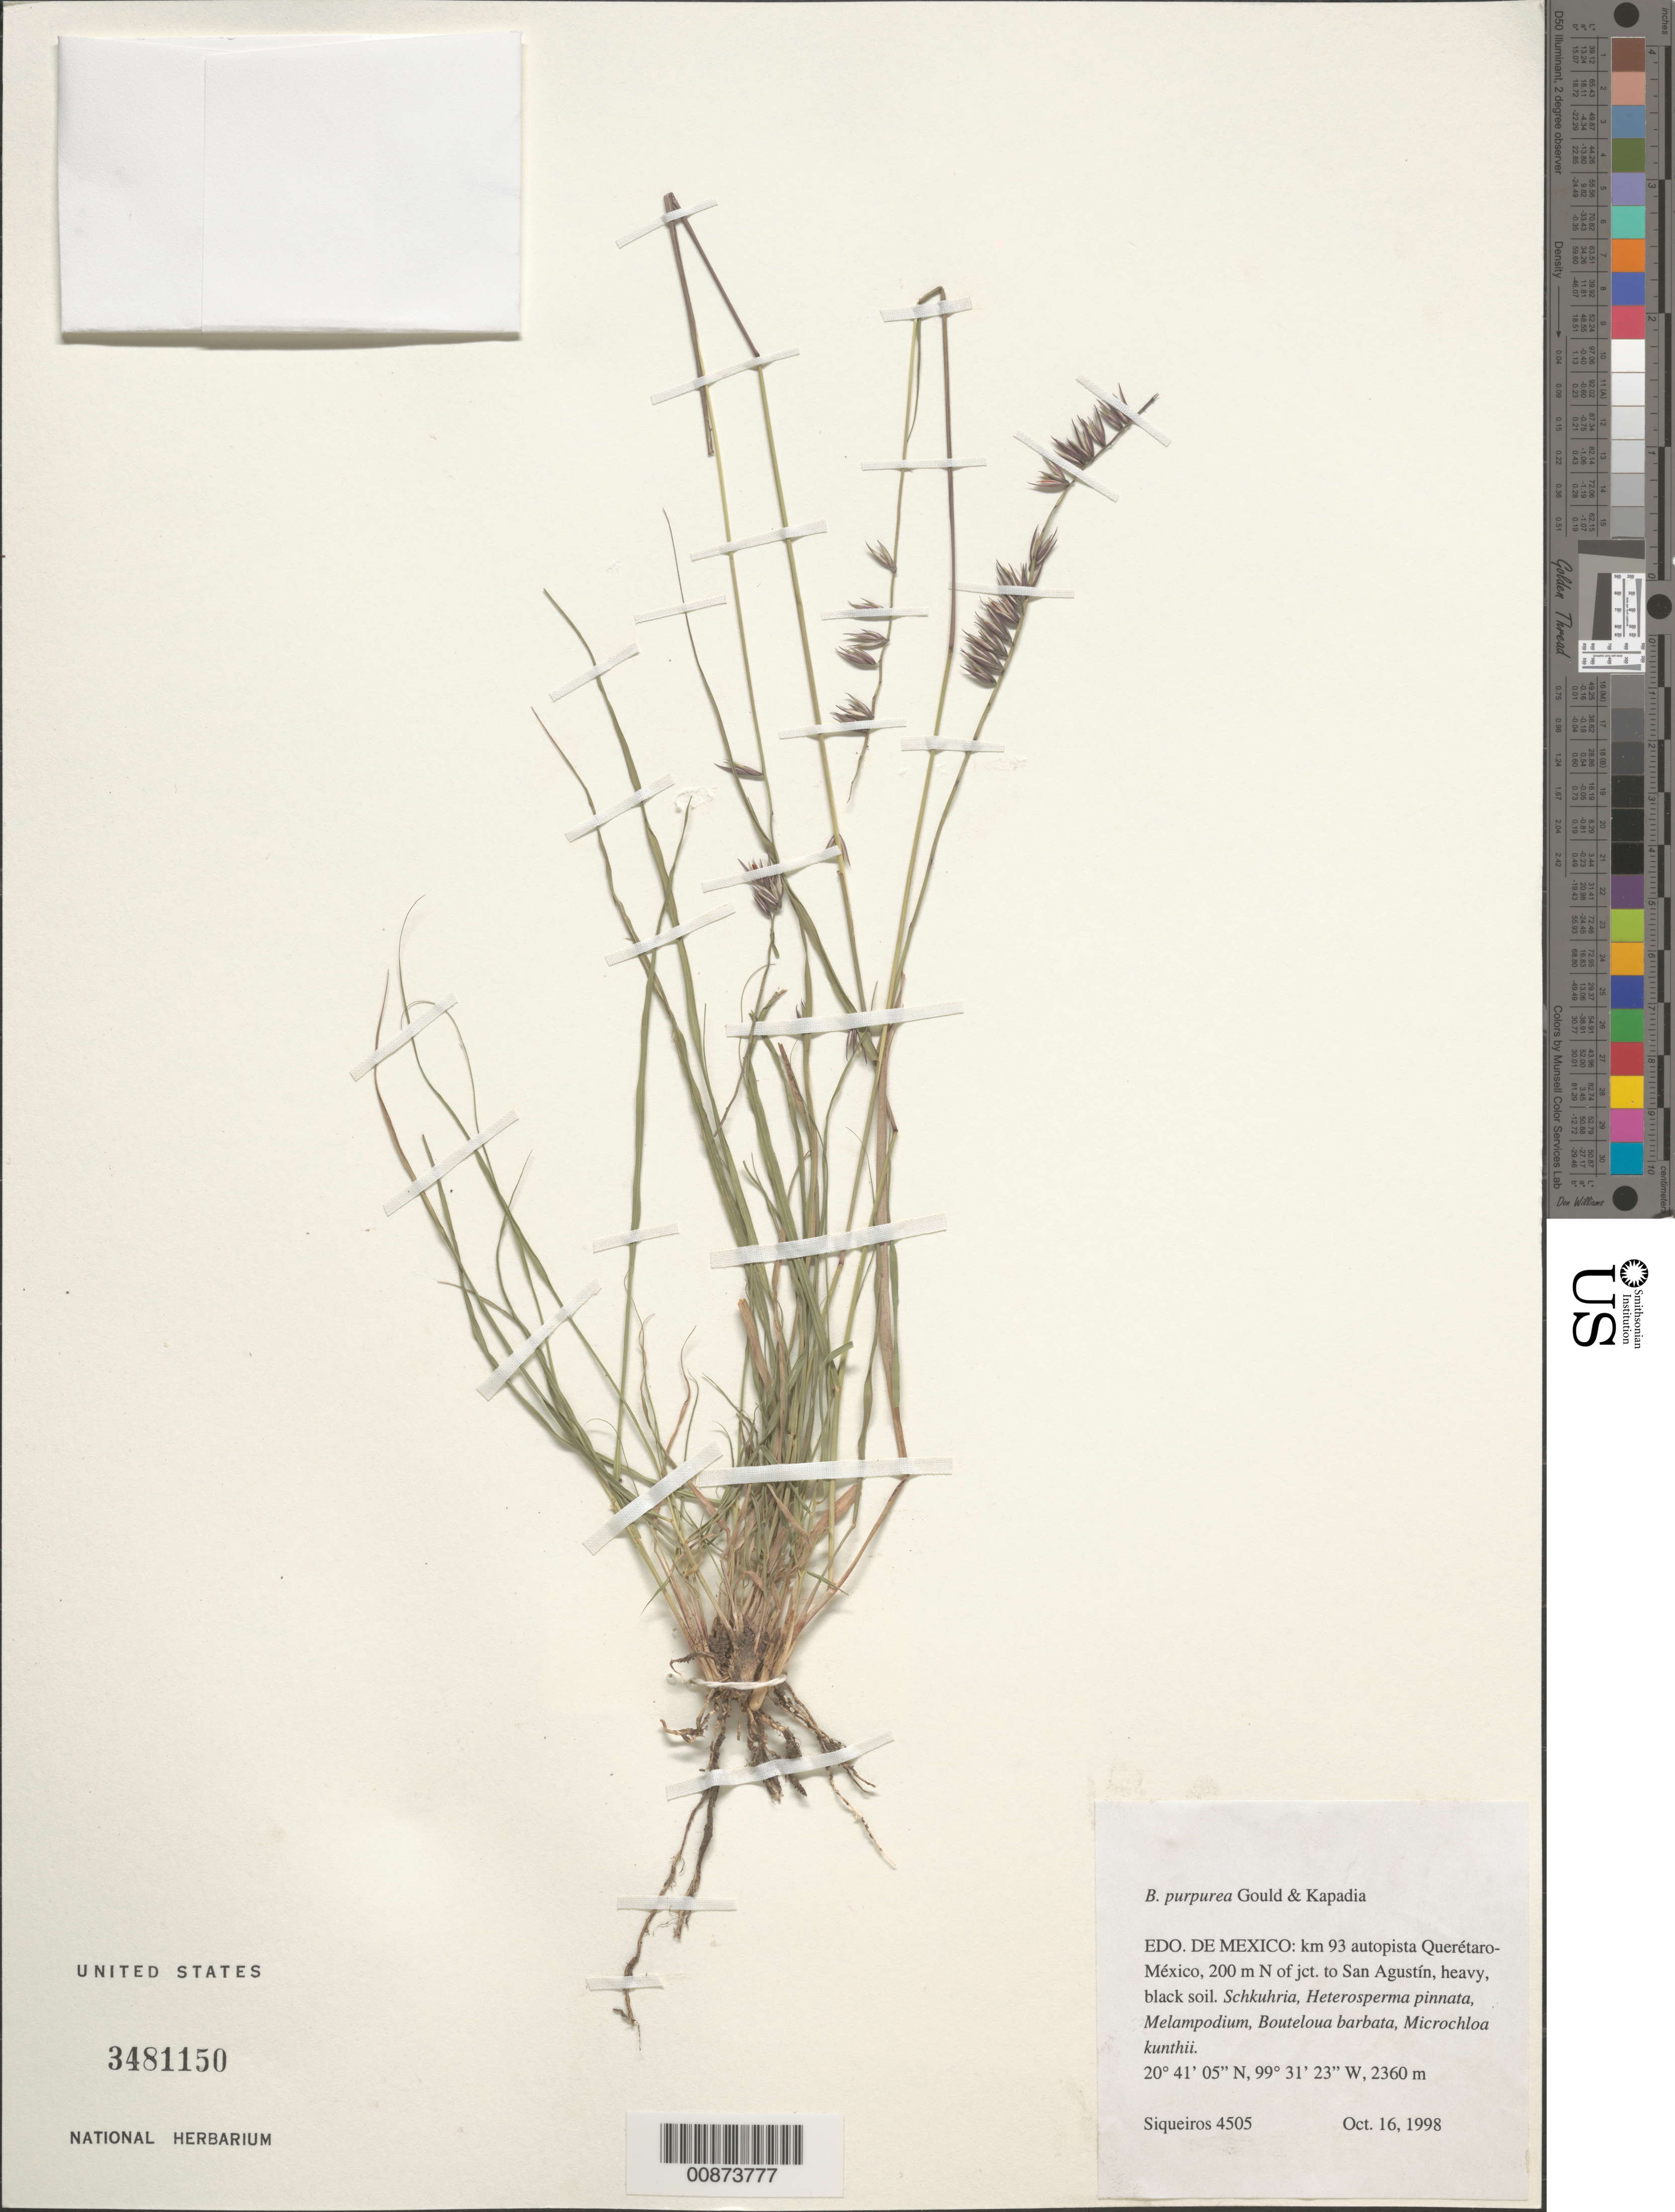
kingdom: Plantae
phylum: Tracheophyta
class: Liliopsida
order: Poales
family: Poaceae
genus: Bouteloua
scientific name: Bouteloua purpurea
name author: Gould & Kapadia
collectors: M. E. Siqueiros Delgado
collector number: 4505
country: Mexico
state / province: México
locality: Queretaro-Mexico, N of San Agustin.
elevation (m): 2360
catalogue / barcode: US 3481150